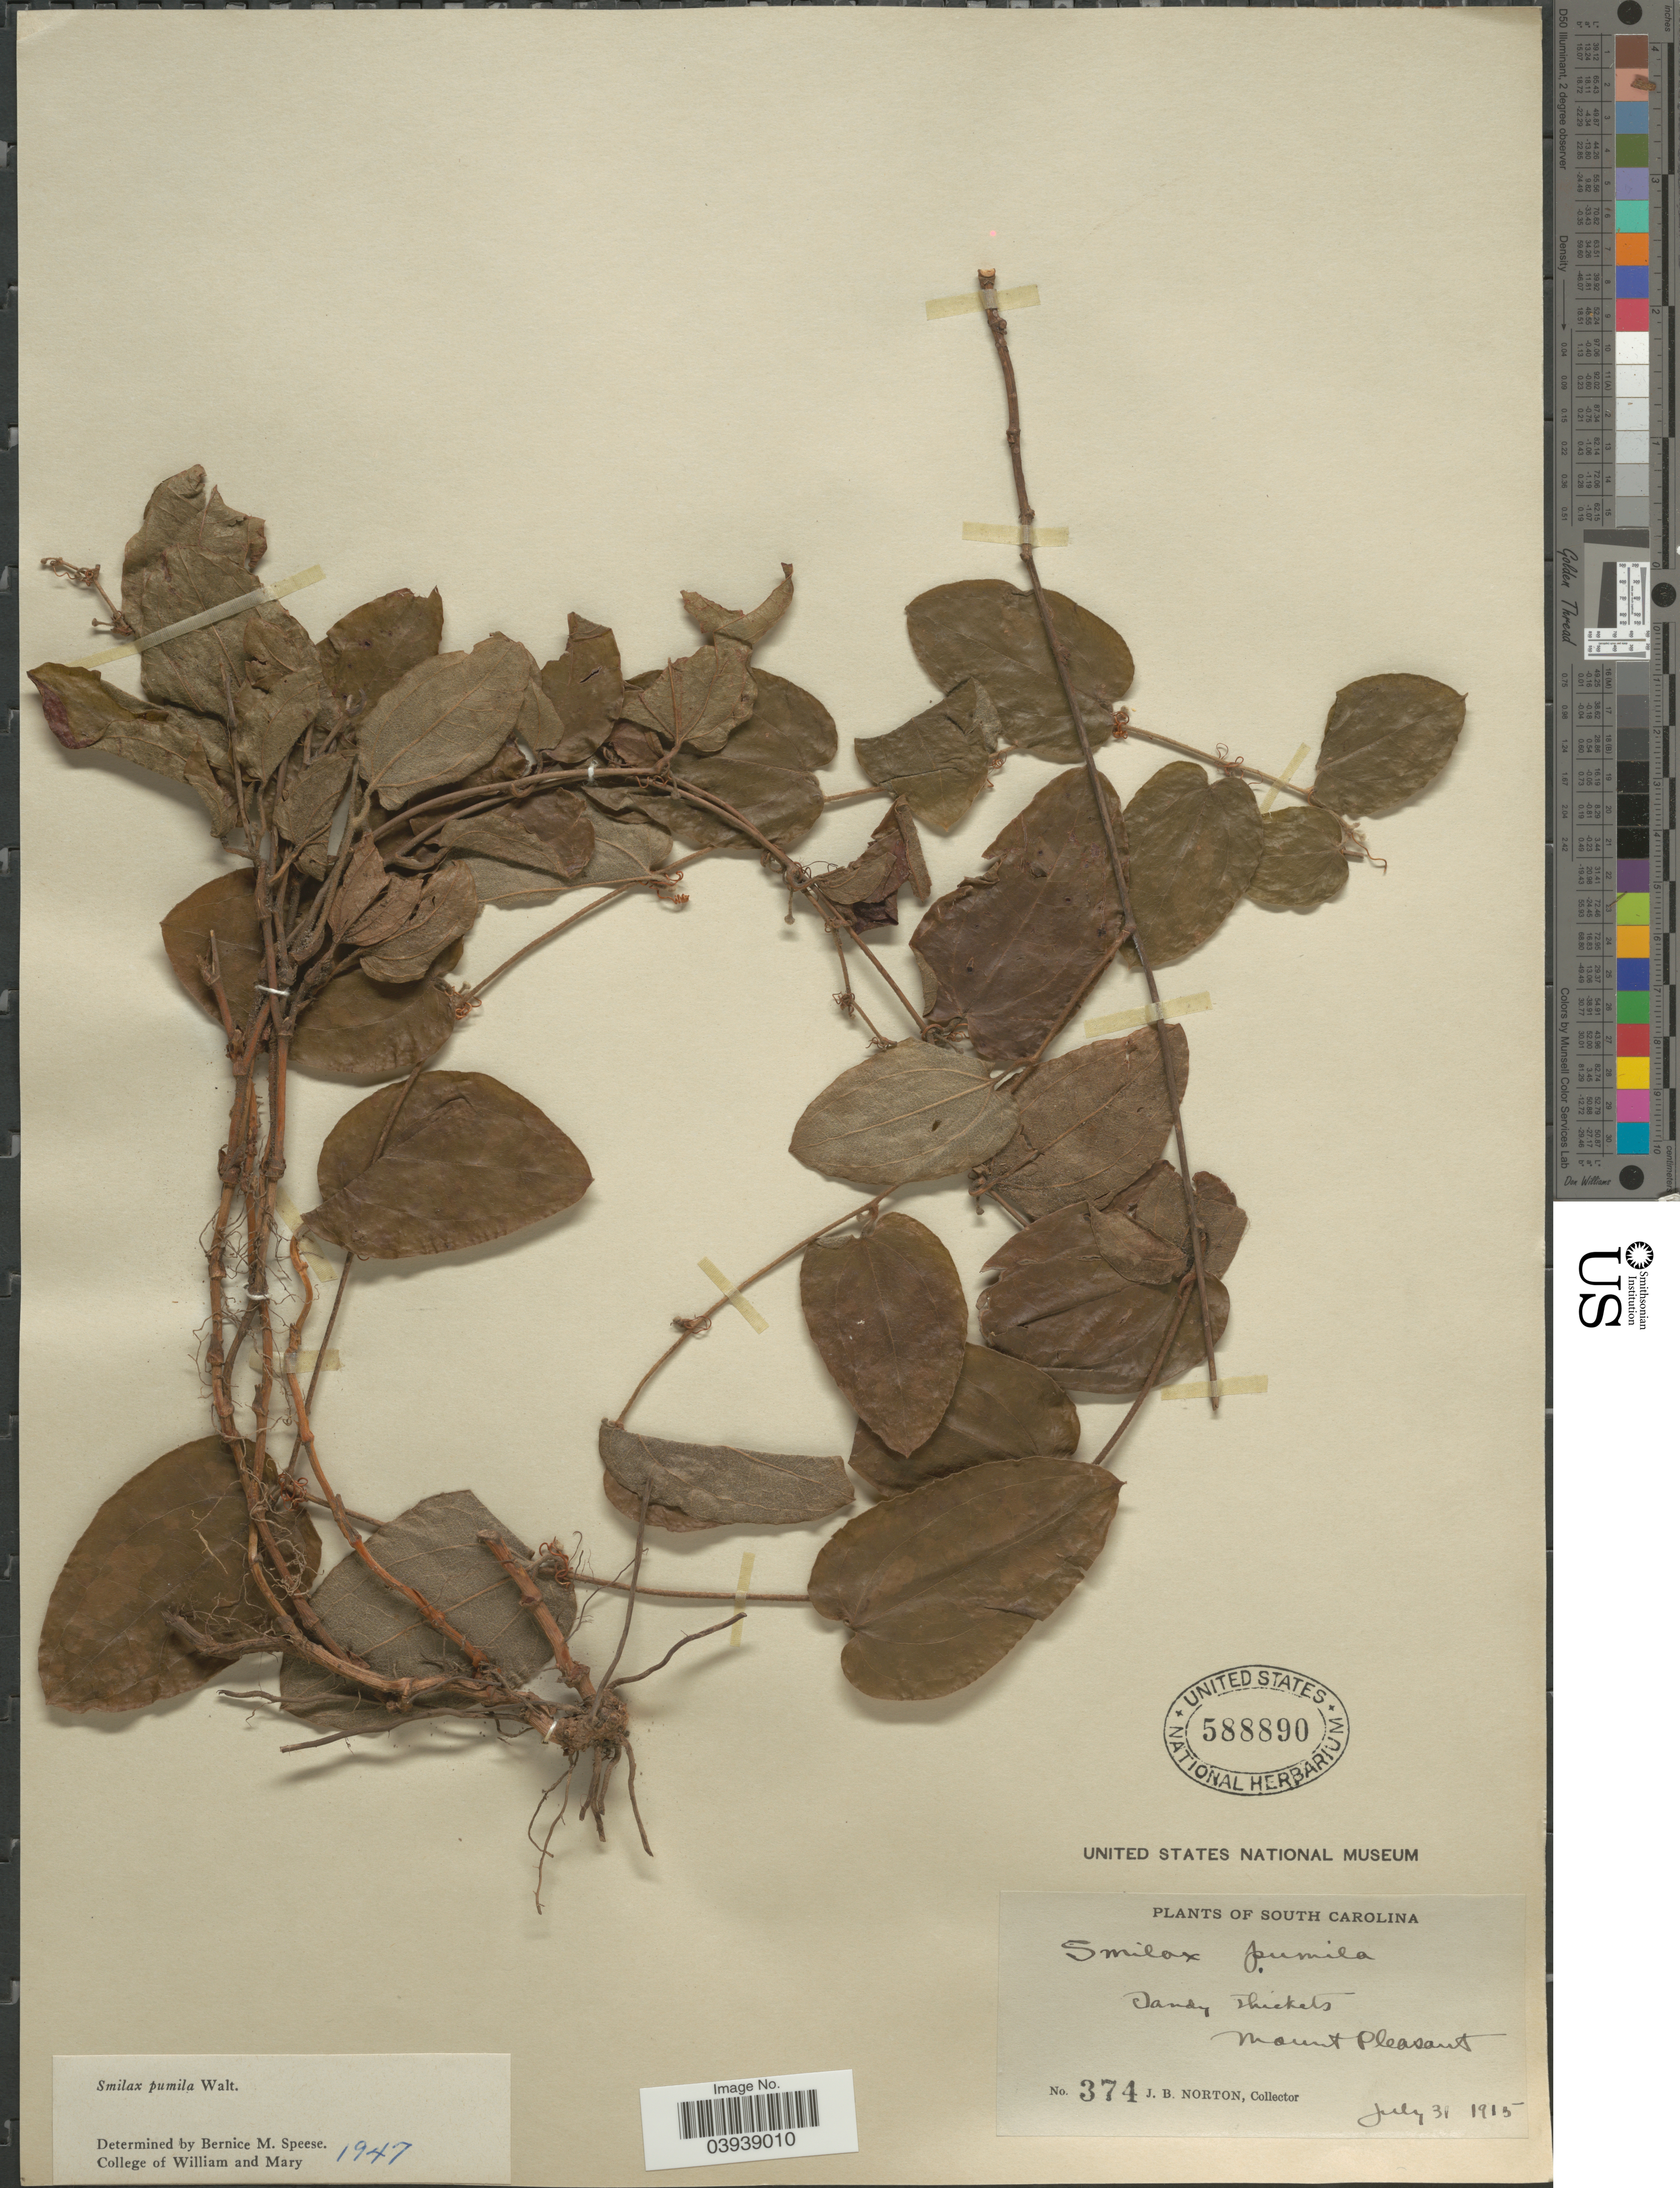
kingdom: Plantae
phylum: Tracheophyta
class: Liliopsida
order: Liliales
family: Smilacaceae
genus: Smilax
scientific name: Smilax pumila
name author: Walter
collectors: J. B. Norton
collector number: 374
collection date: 1915-07-31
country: United States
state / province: South Carolina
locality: Sandy thickets. Mount Pleasant.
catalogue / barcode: US 588890